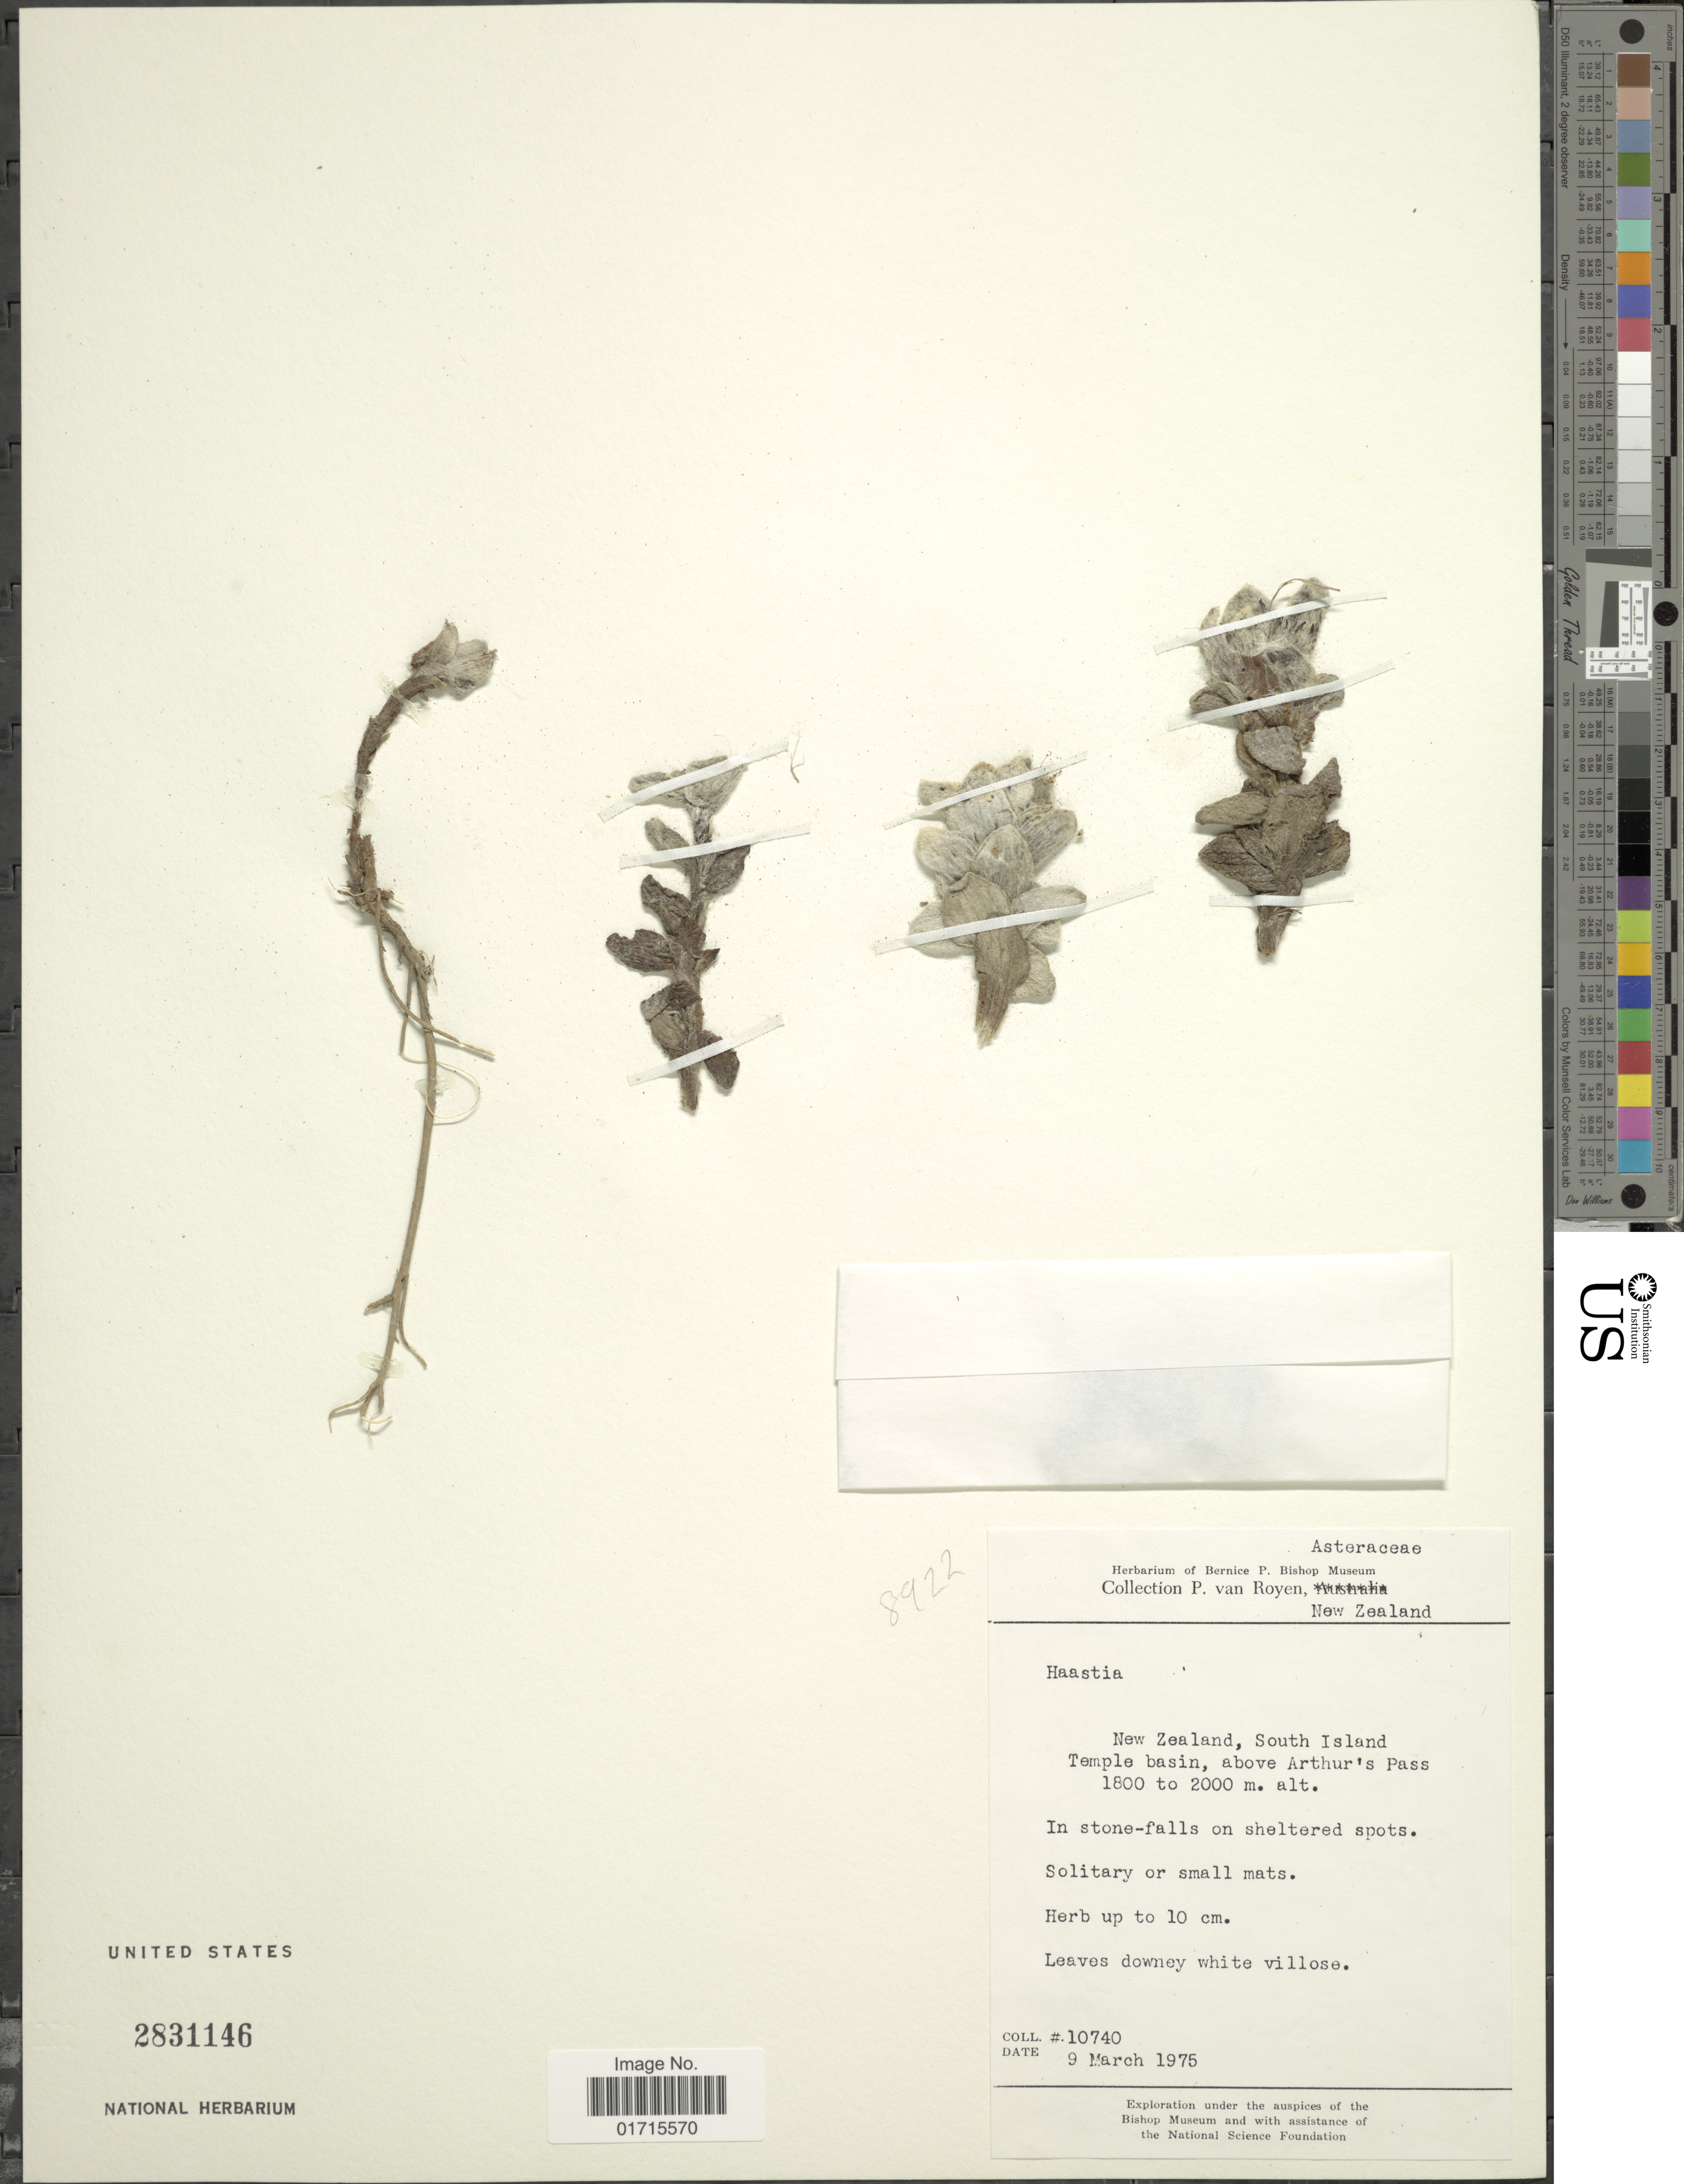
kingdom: Plantae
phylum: Tracheophyta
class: Magnoliopsida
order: Asterales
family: Asteraceae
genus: Haastia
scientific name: Haastia sp.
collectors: P. van Royen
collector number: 10740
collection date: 1975-03-09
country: New Zealand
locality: New Zealand, South Island. Temple basin, above Arthur's Pass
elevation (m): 1800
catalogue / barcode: US 2831146